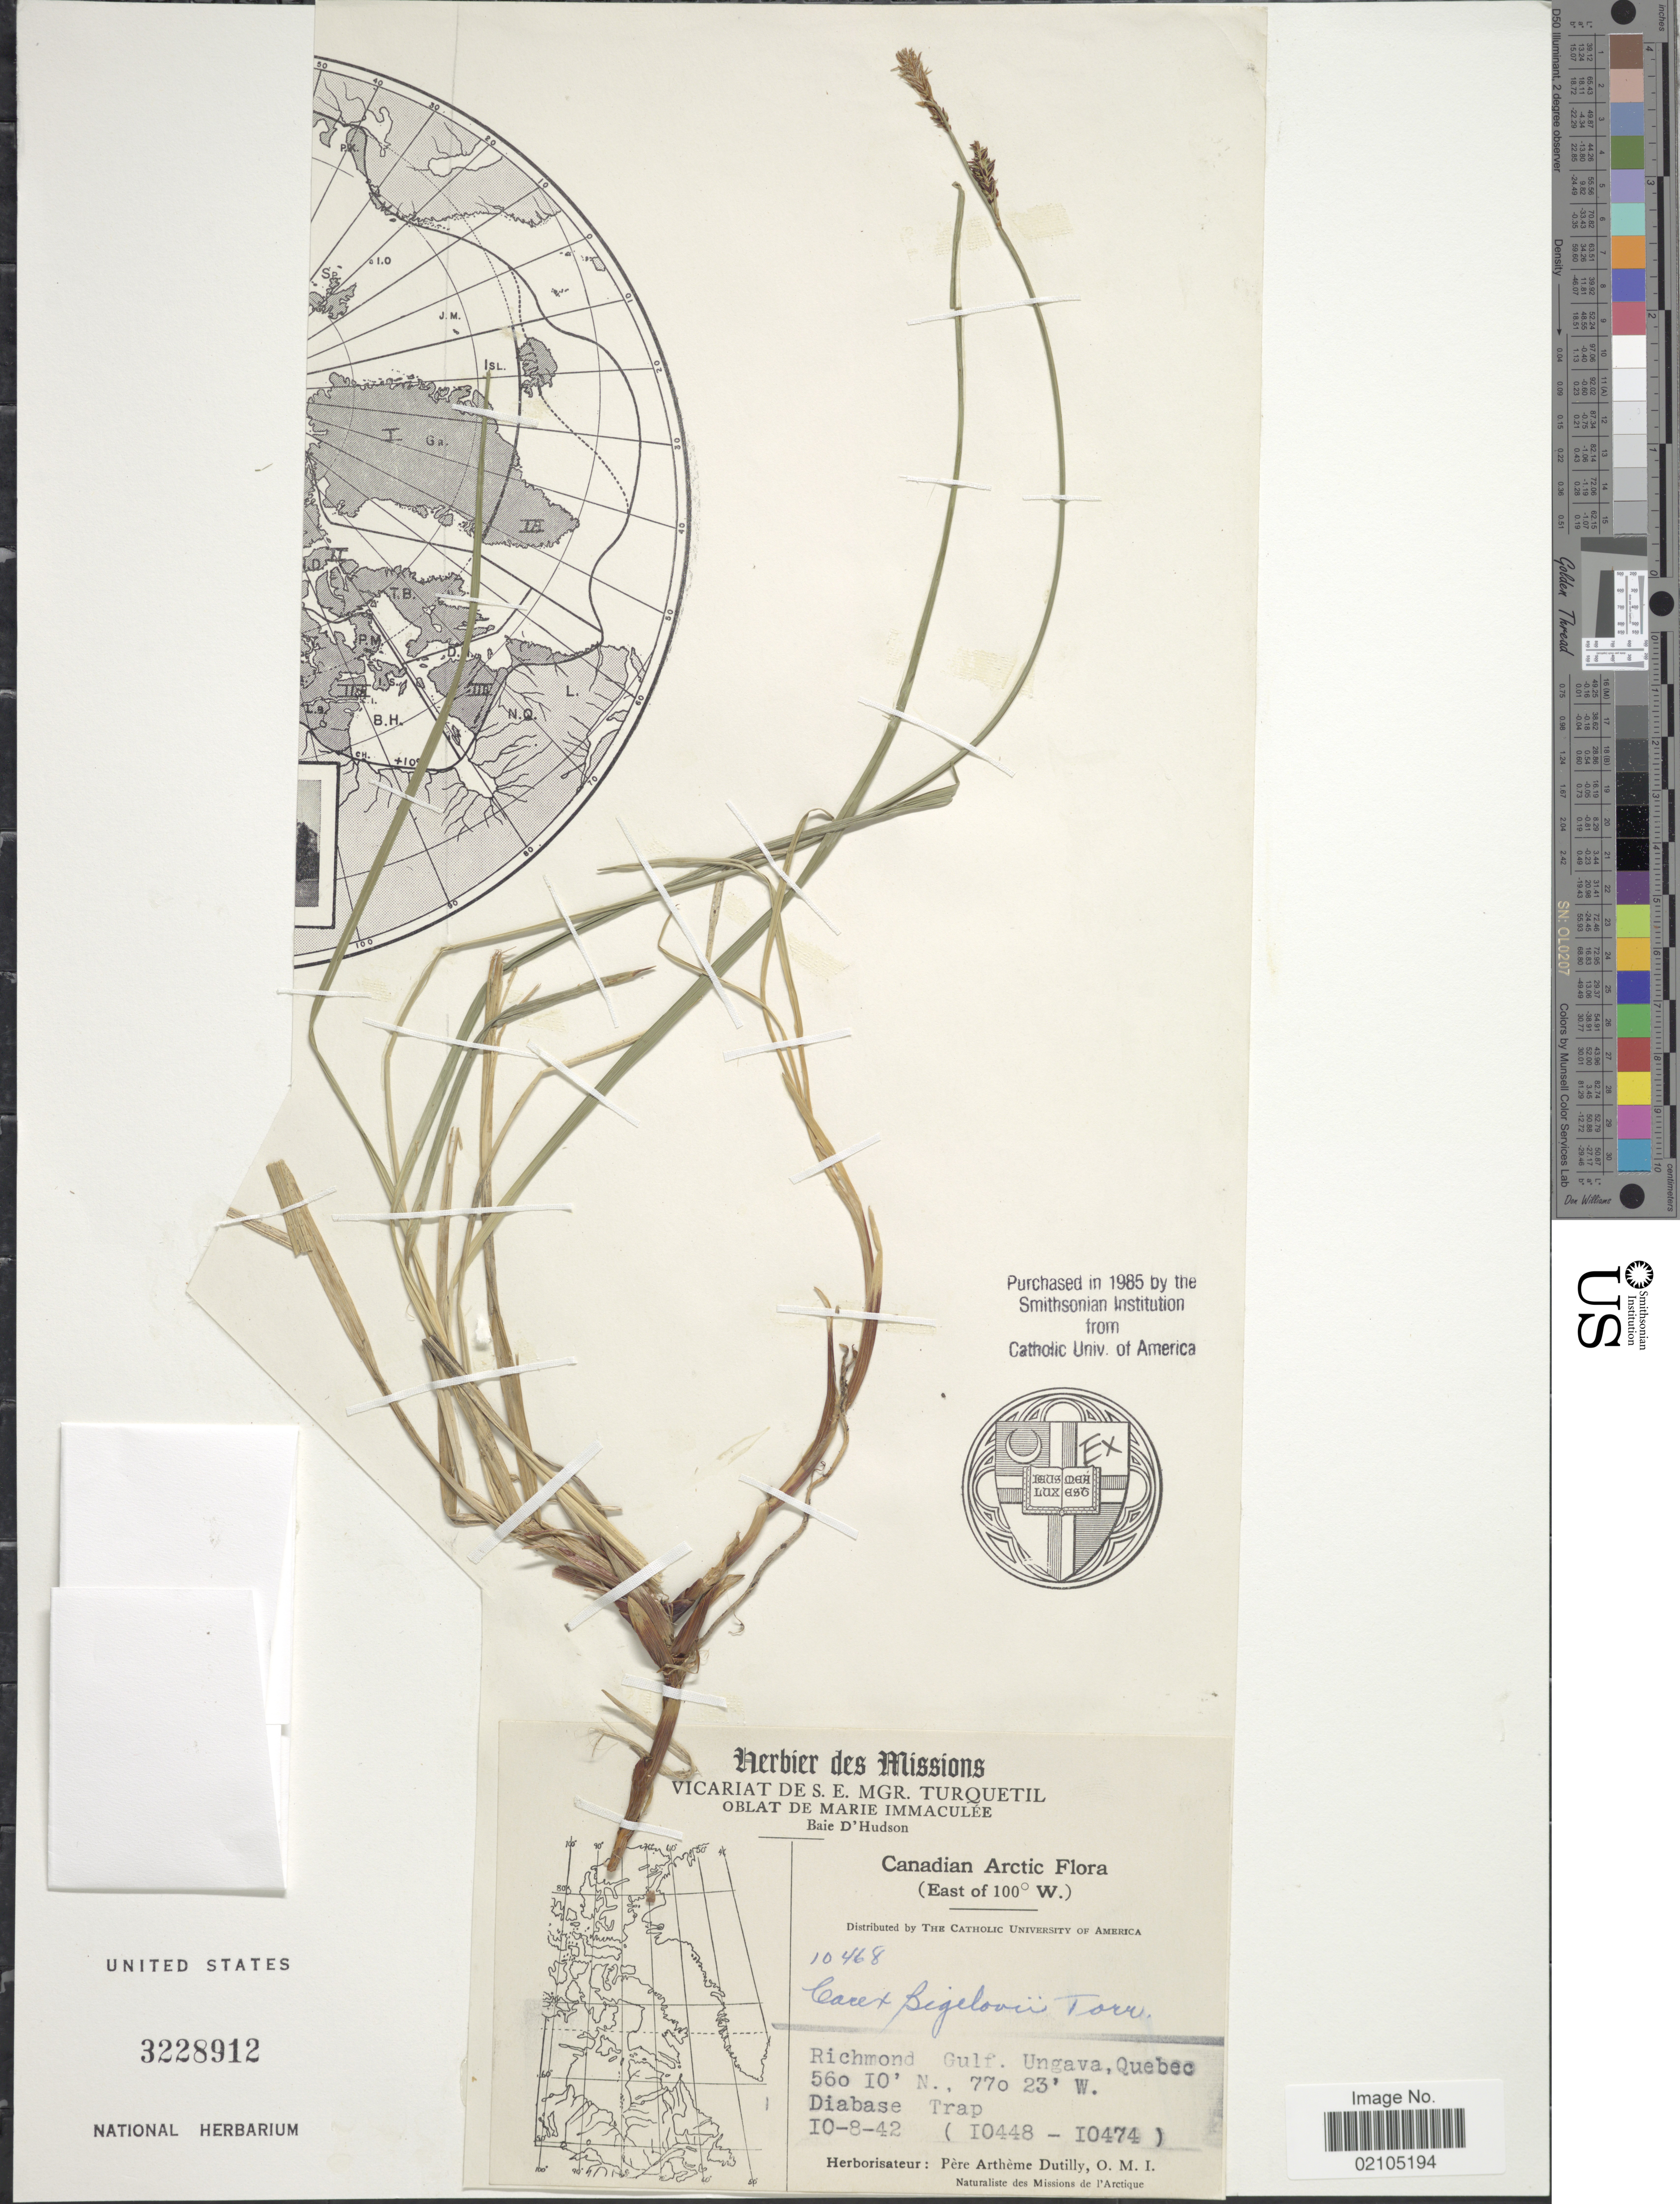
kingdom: Plantae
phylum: Tracheophyta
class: Liliopsida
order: Poales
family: Cyperaceae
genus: Carex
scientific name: Carex bigelowii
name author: Torr. ex Schwein.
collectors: A. Dutilly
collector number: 10468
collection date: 1942-08-10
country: Canada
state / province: Quebec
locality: Canadian Arctic, (East of 100ºW). Richmond Gulf. Ungava, Diabase Trap.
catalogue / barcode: US 3228912